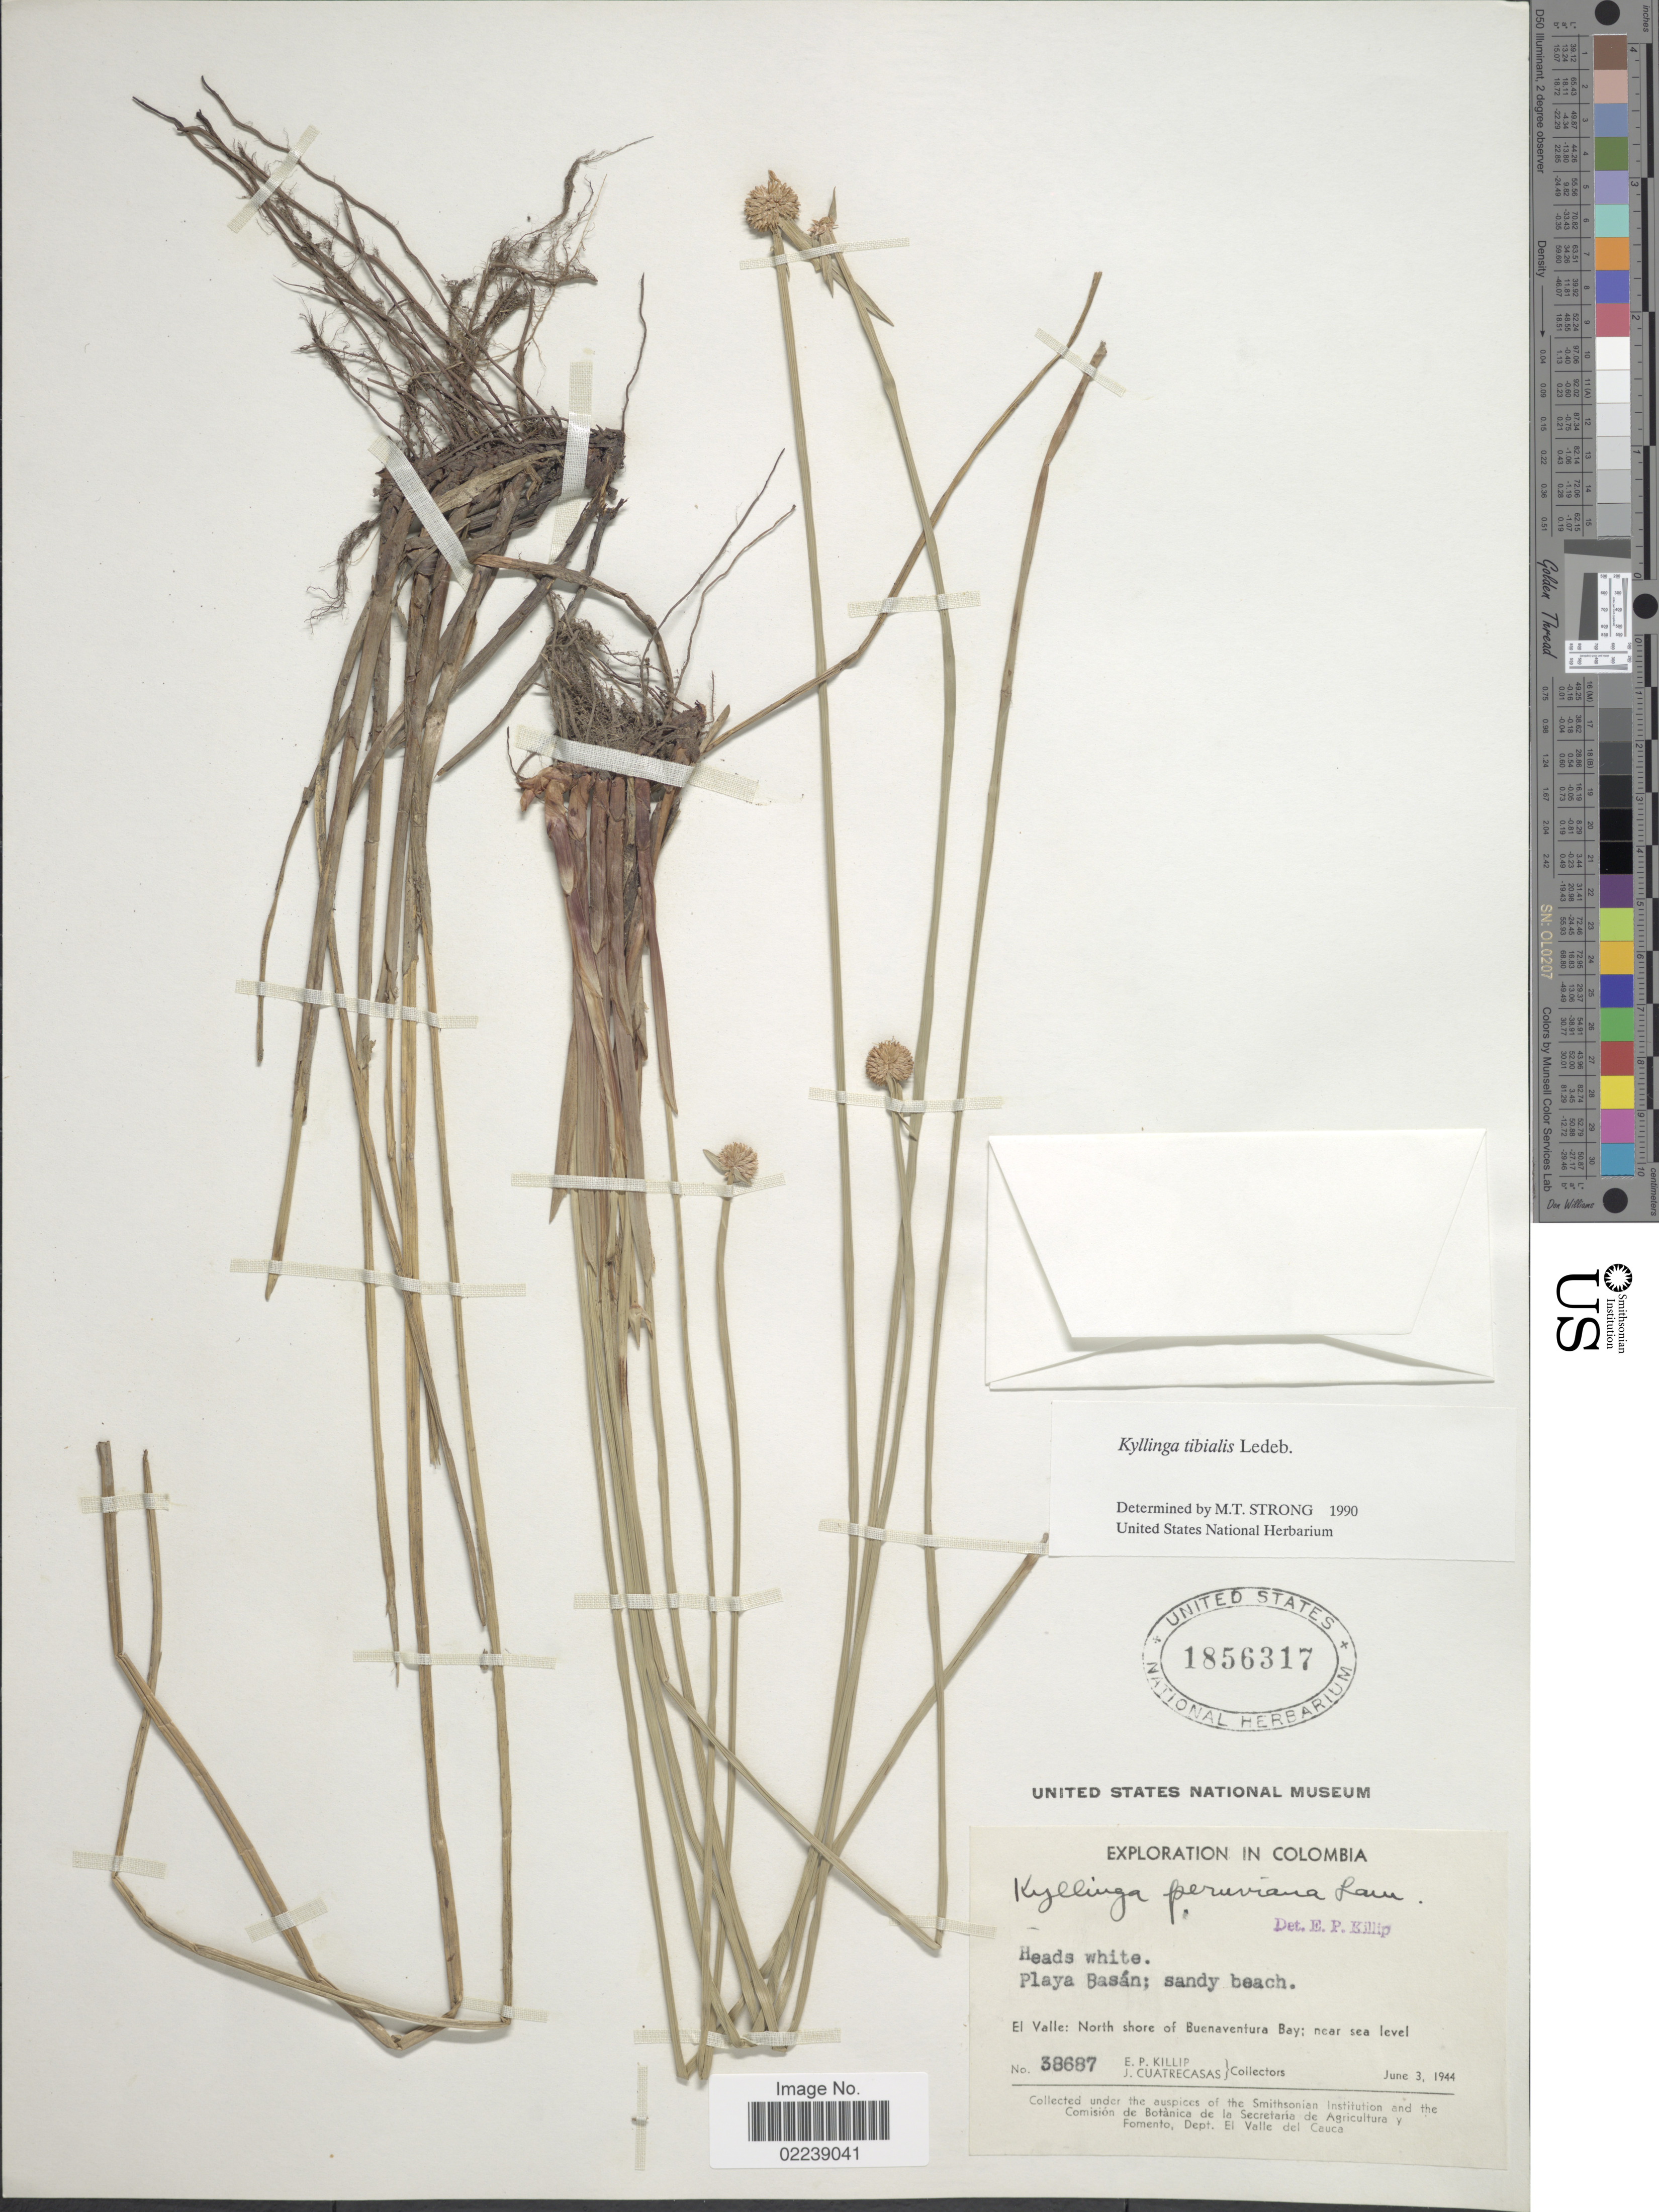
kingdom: Plantae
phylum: Tracheophyta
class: Liliopsida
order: Poales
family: Cyperaceae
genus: Cyperus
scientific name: Cyperus tibialis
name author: (Poit. ex Ledeb.) Govaerts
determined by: Strong, Mark T., (BOT), Smithsonian Institution - National Museum of Natural History (UNITED STATES)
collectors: E. P. Killip & J. Cuatrecasas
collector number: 38687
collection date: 1944-06-03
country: Colombia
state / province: Valle del Cauca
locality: El Valle, North shore of Buenaventura Bay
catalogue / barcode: US 1856317